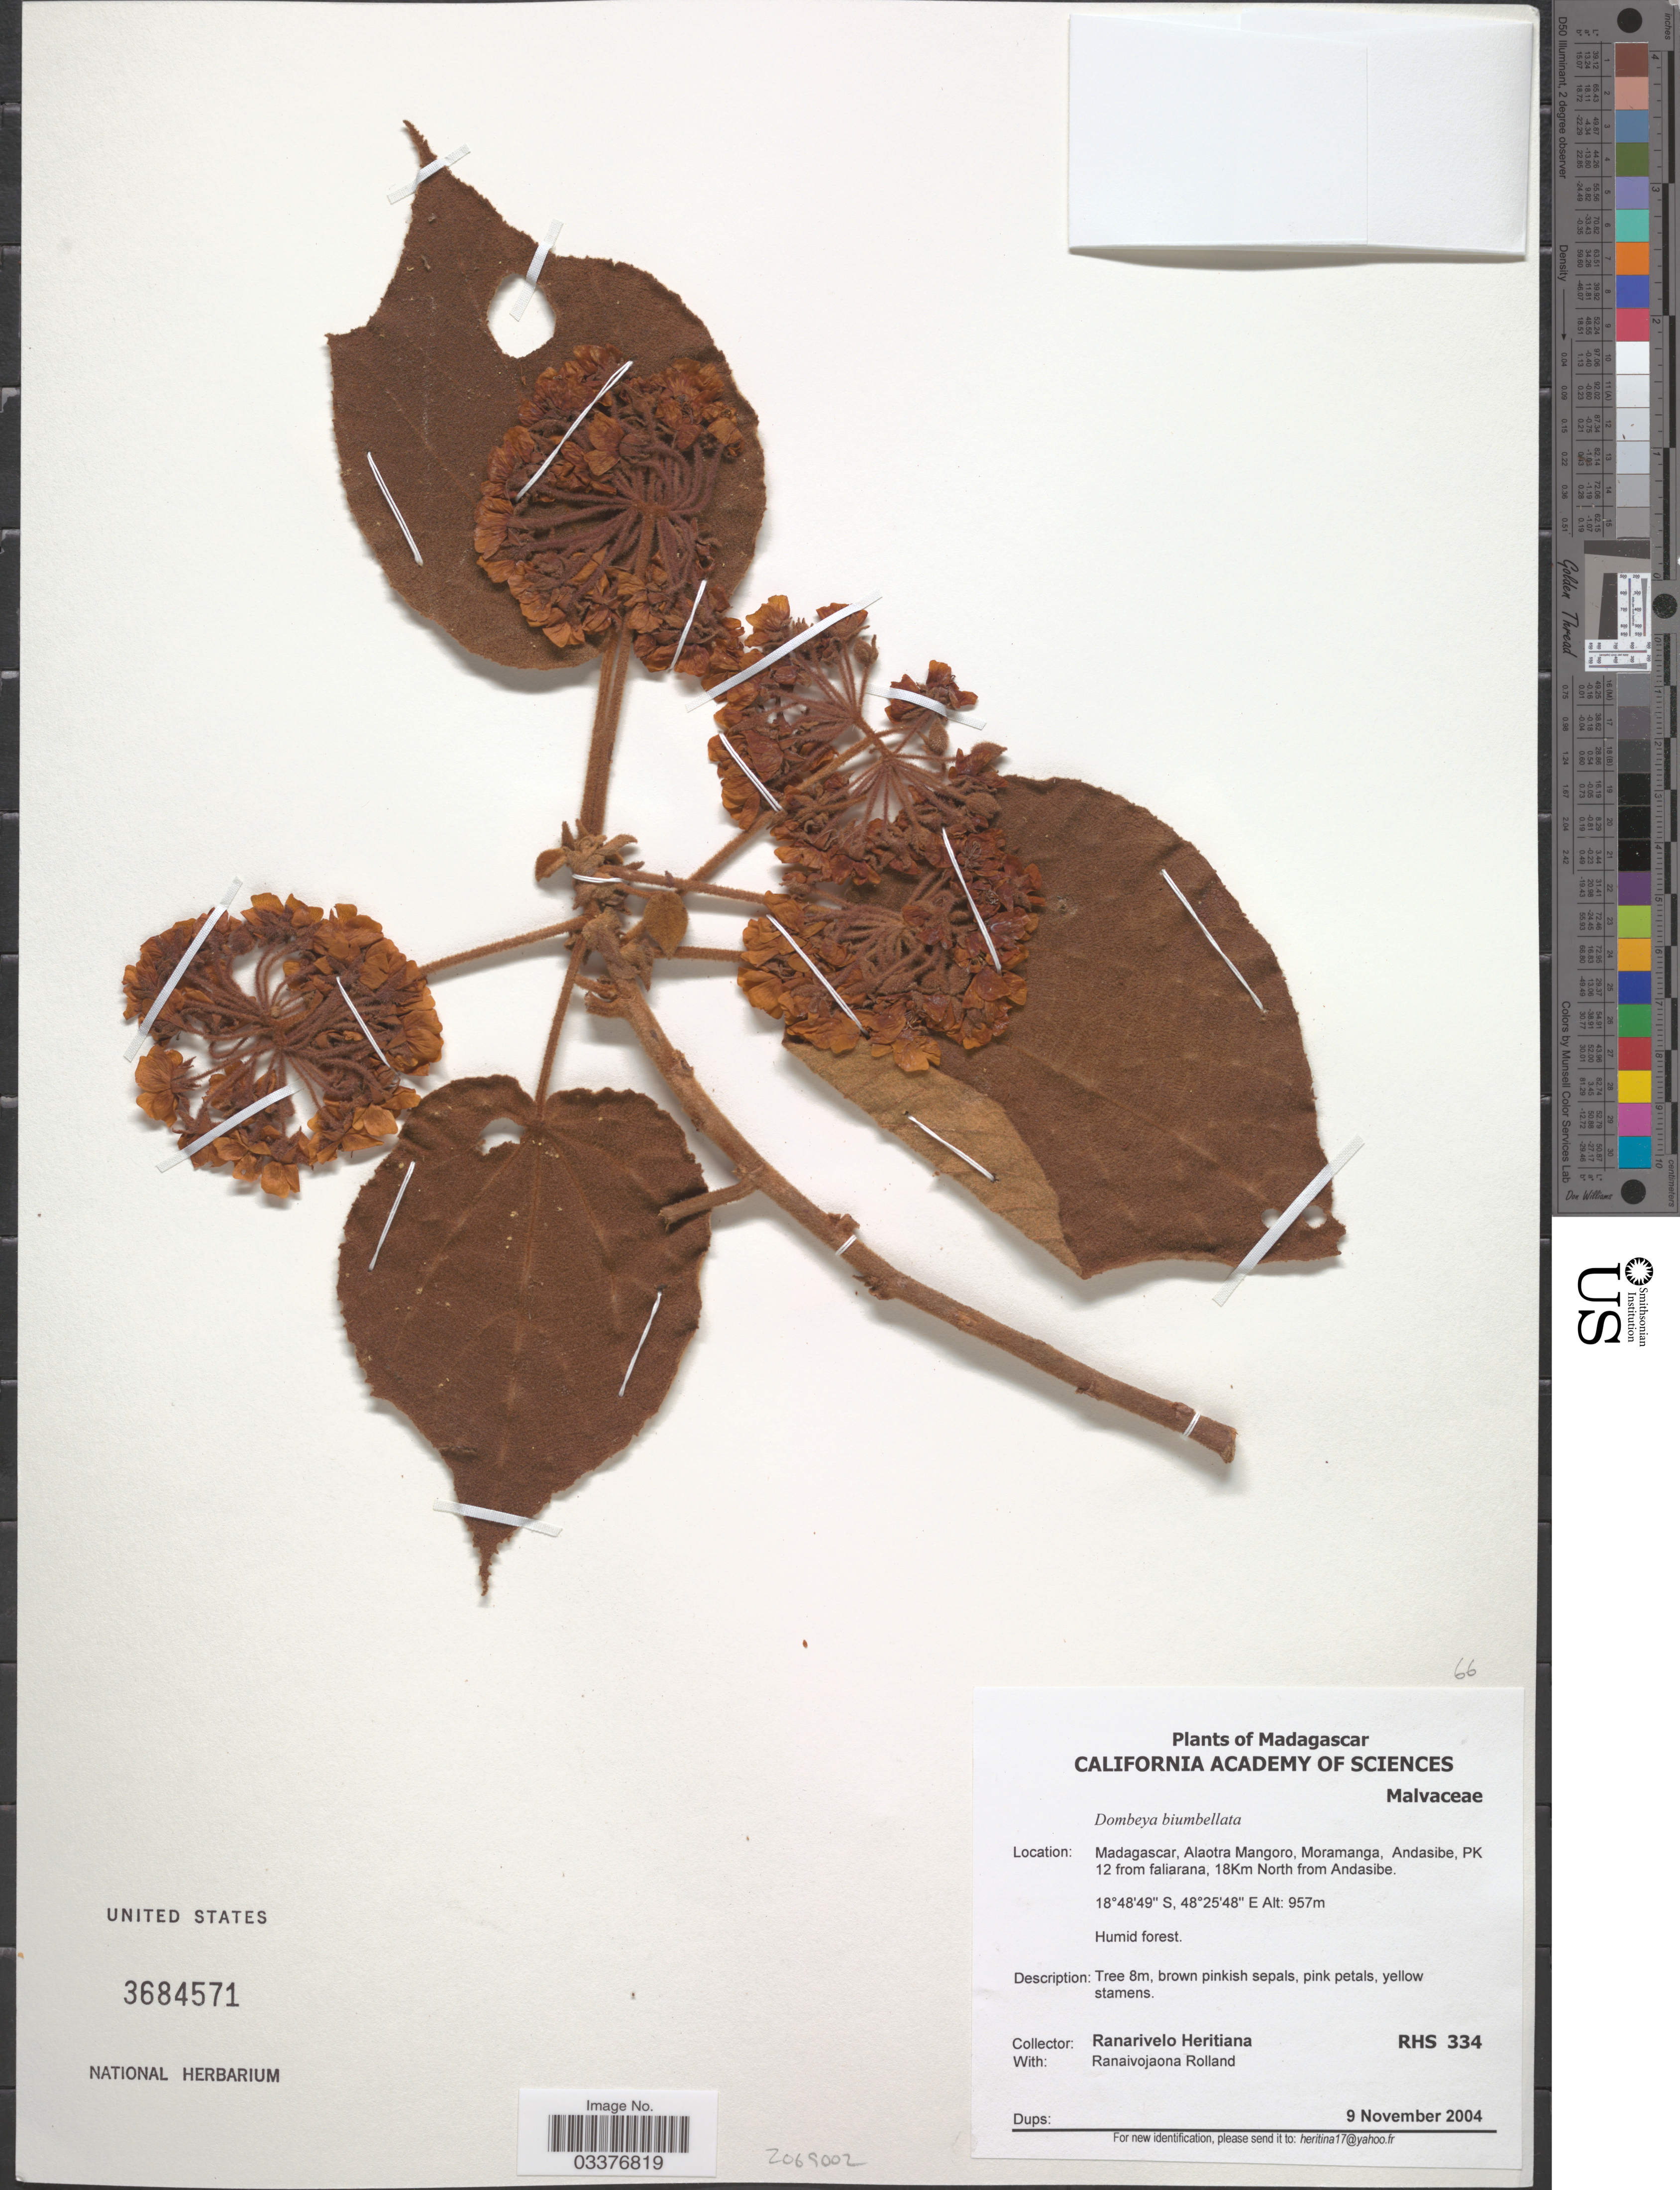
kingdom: Plantae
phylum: Tracheophyta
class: Magnoliopsida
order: Malvales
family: Malvaceae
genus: Dombeya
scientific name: Dombeya biumbellata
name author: Baker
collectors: R. Heritiana & R. Ranaivojaona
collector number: RHS 334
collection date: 2004-11-09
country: Madagascar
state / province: Alaotra Mangoro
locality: Moramanga, Andasibe, PK 12 from faliarana, 18Km North from Andasibe.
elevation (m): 957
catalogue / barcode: US 3684571